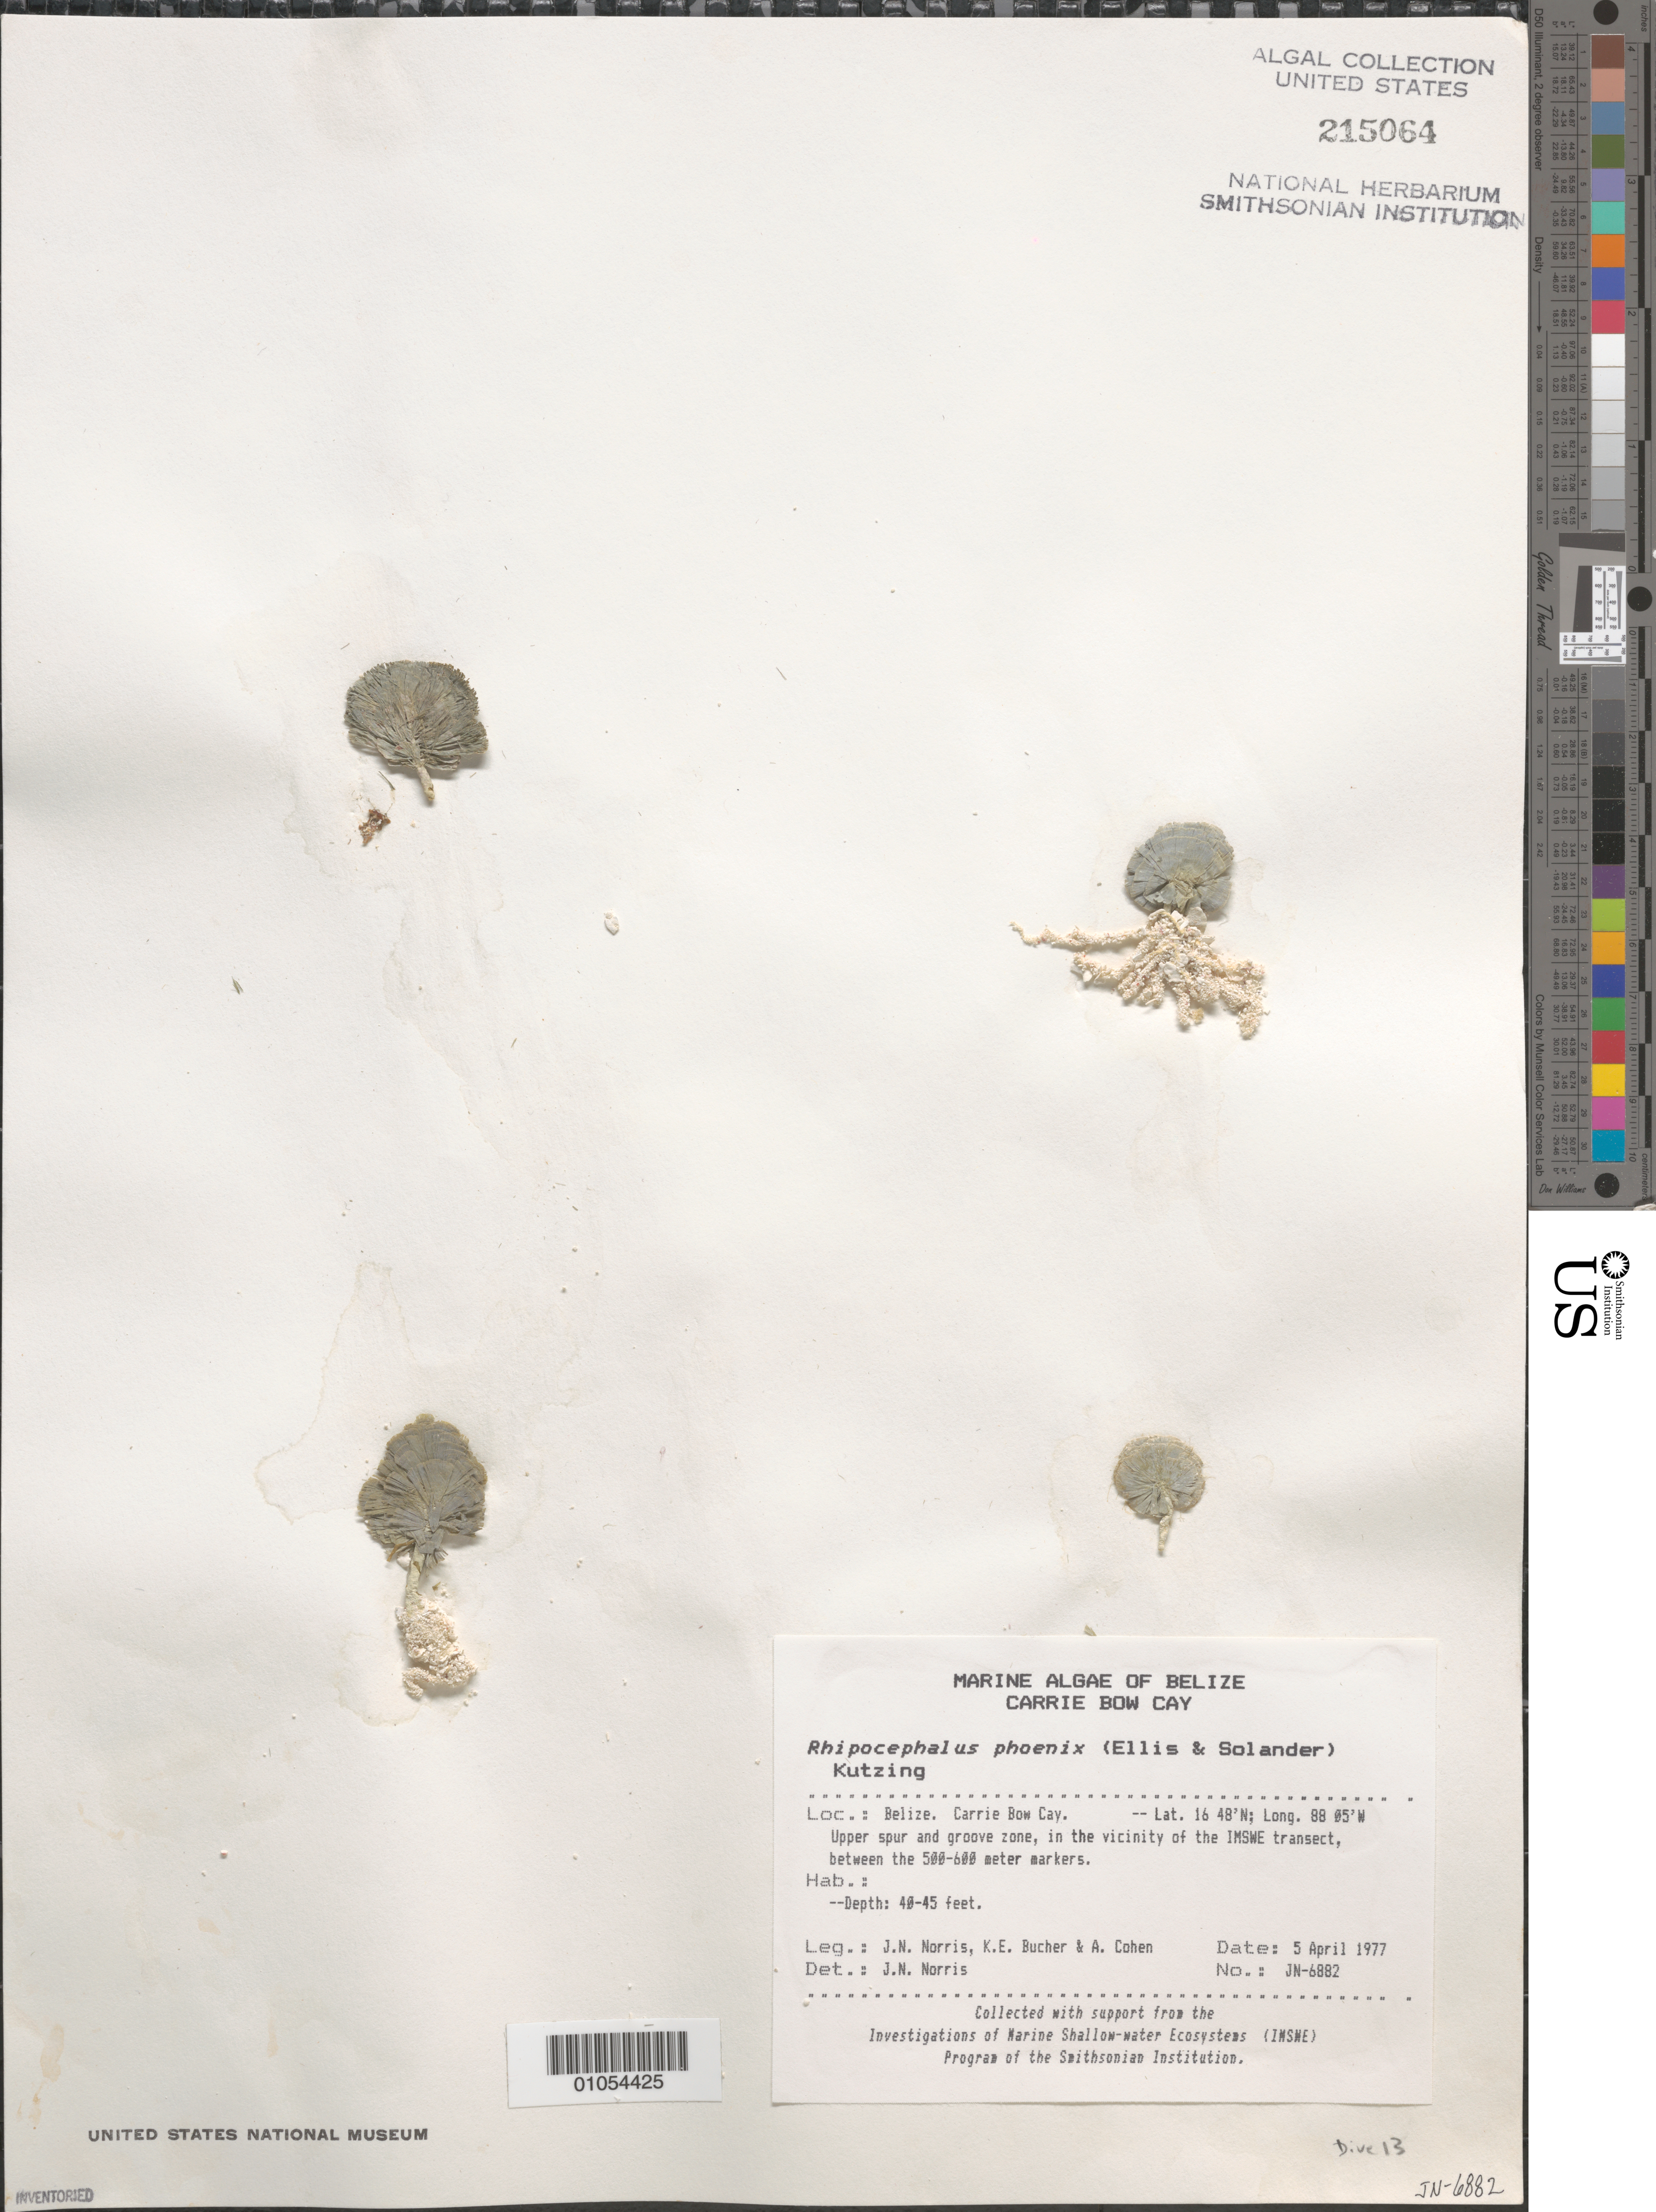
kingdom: Plantae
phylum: Chlorophyta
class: Ulvophyceae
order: Bryopsidales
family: Udoteaceae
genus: Rhipocephalus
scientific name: Rhipocephalus phoenix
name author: (J. Ellis & Sol.) Kütz.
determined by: Norris, James N.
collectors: J. N. Norris, K. E. Bucher & A. Cohen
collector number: JN-6882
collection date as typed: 05 Apr 1977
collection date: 1977-04-05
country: Belize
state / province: Stann Creek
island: Carrie Bow Cay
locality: Upper spur and groove zone in the vicinity of the IMSWE transect, between the 500-600 meter markers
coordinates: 16 48' N, 88 05' W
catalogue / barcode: US 215064